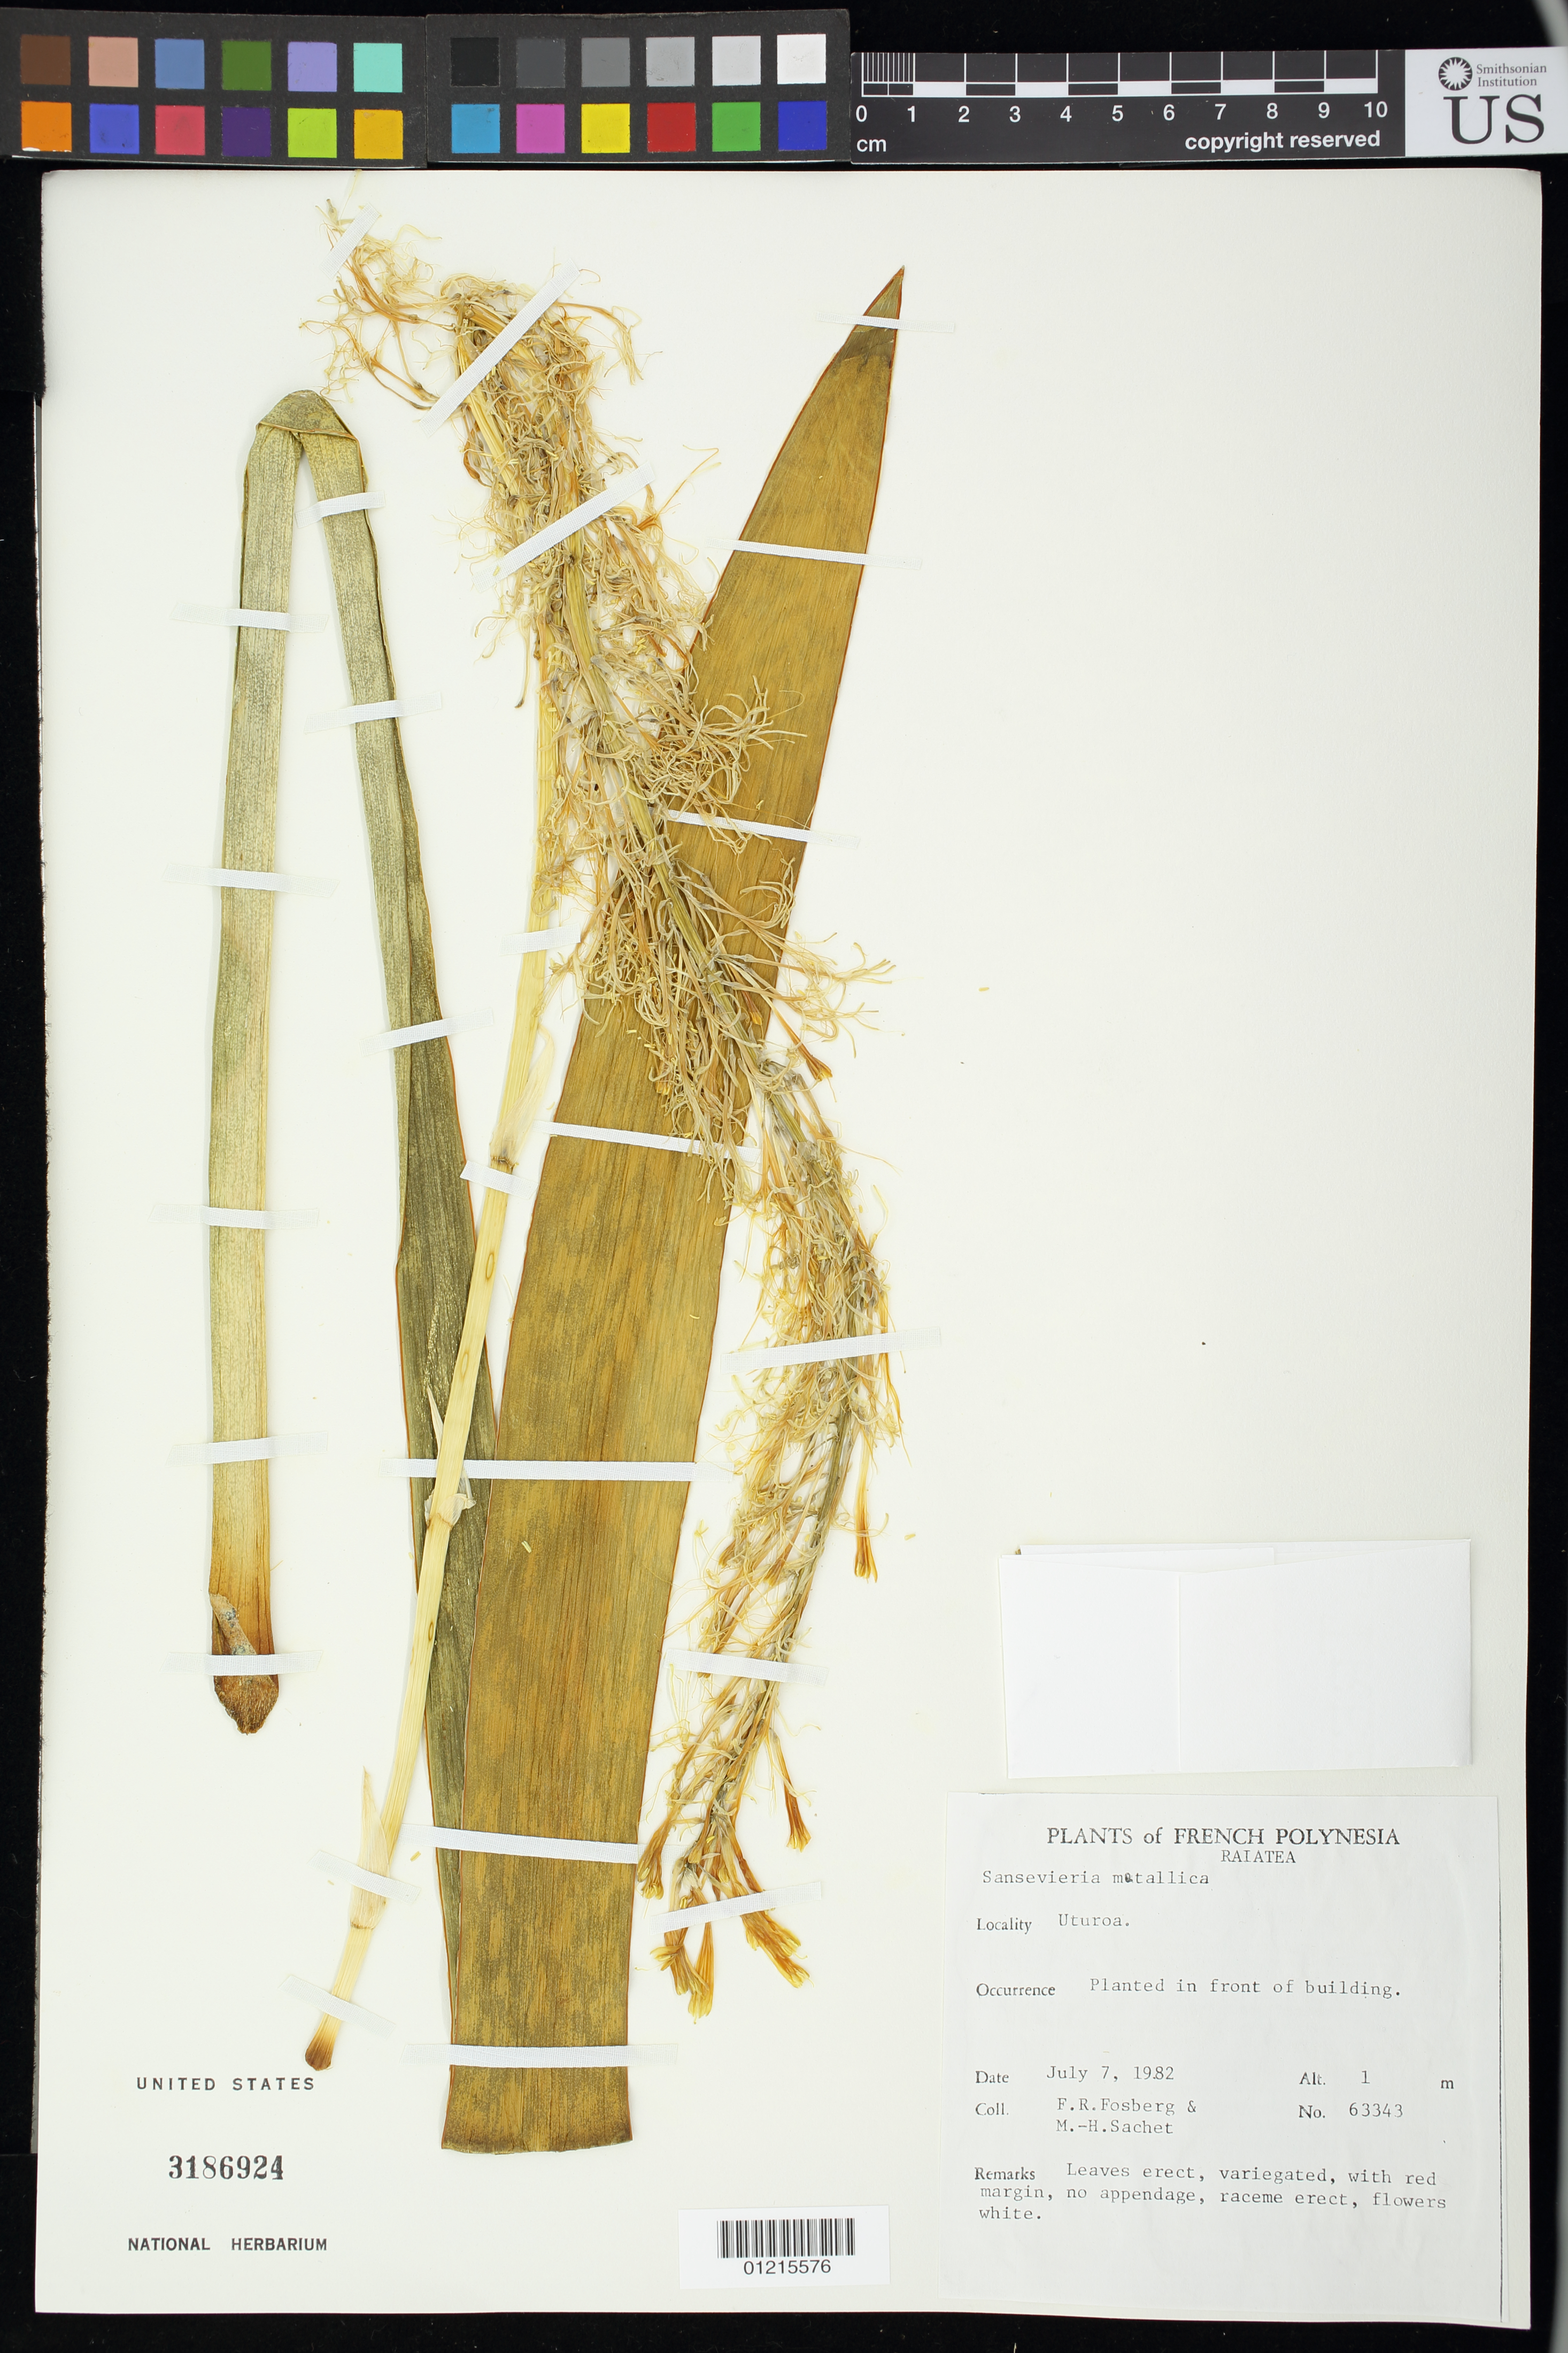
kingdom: Plantae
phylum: Tracheophyta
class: Liliopsida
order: Asparagales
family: Asparagaceae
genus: Dracaena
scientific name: Dracaena zebra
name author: Byng & Christenh.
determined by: Wagner, W. L., (BOT), Smithsonian Institution - National Museum of Natural History (UNITED STATES)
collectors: F. R. Fosberg & M.-H. Sachet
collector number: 63343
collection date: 1982-07-07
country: French Polynesia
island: Raiatea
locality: Ututroa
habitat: Planted in front of building.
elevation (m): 1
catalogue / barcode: US 3186924